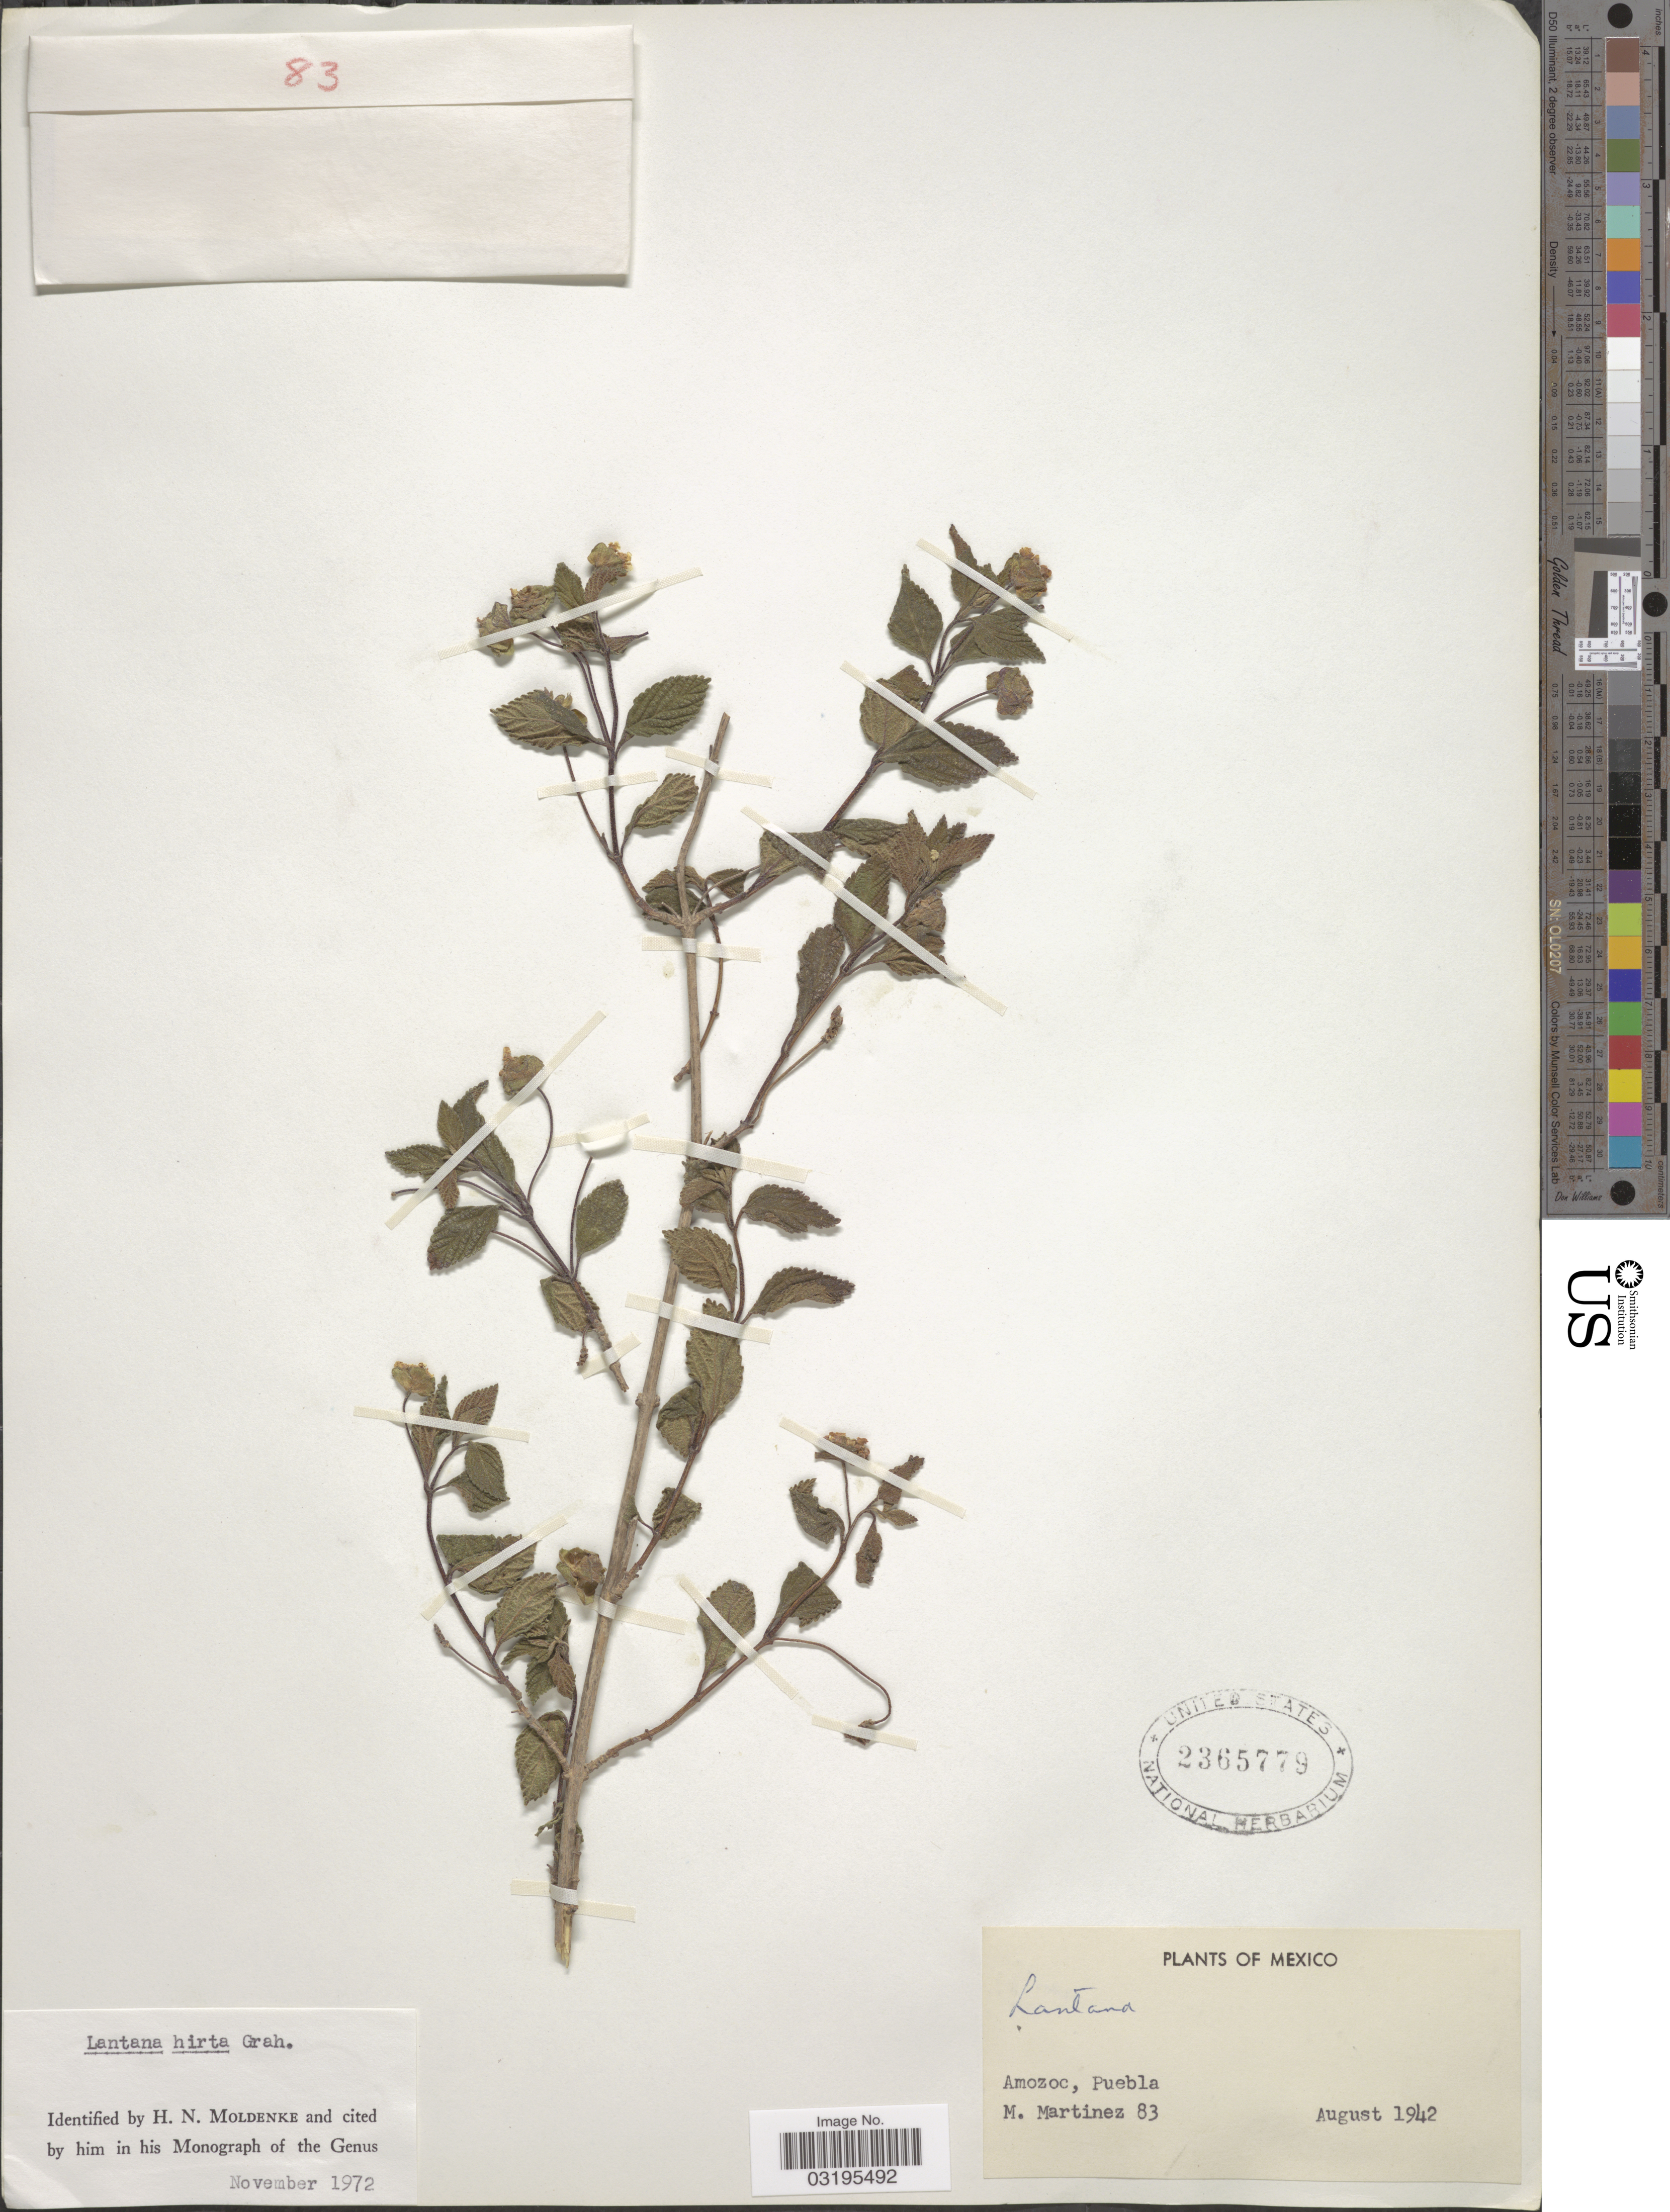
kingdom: Plantae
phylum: Tracheophyta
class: Magnoliopsida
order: Lamiales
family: Verbenaceae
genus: Lantana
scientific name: Lantana hirta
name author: Graham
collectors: M. Martínez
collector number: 83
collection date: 1942-08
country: Mexico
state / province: Puebla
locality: Amozoc.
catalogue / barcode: US 2365779